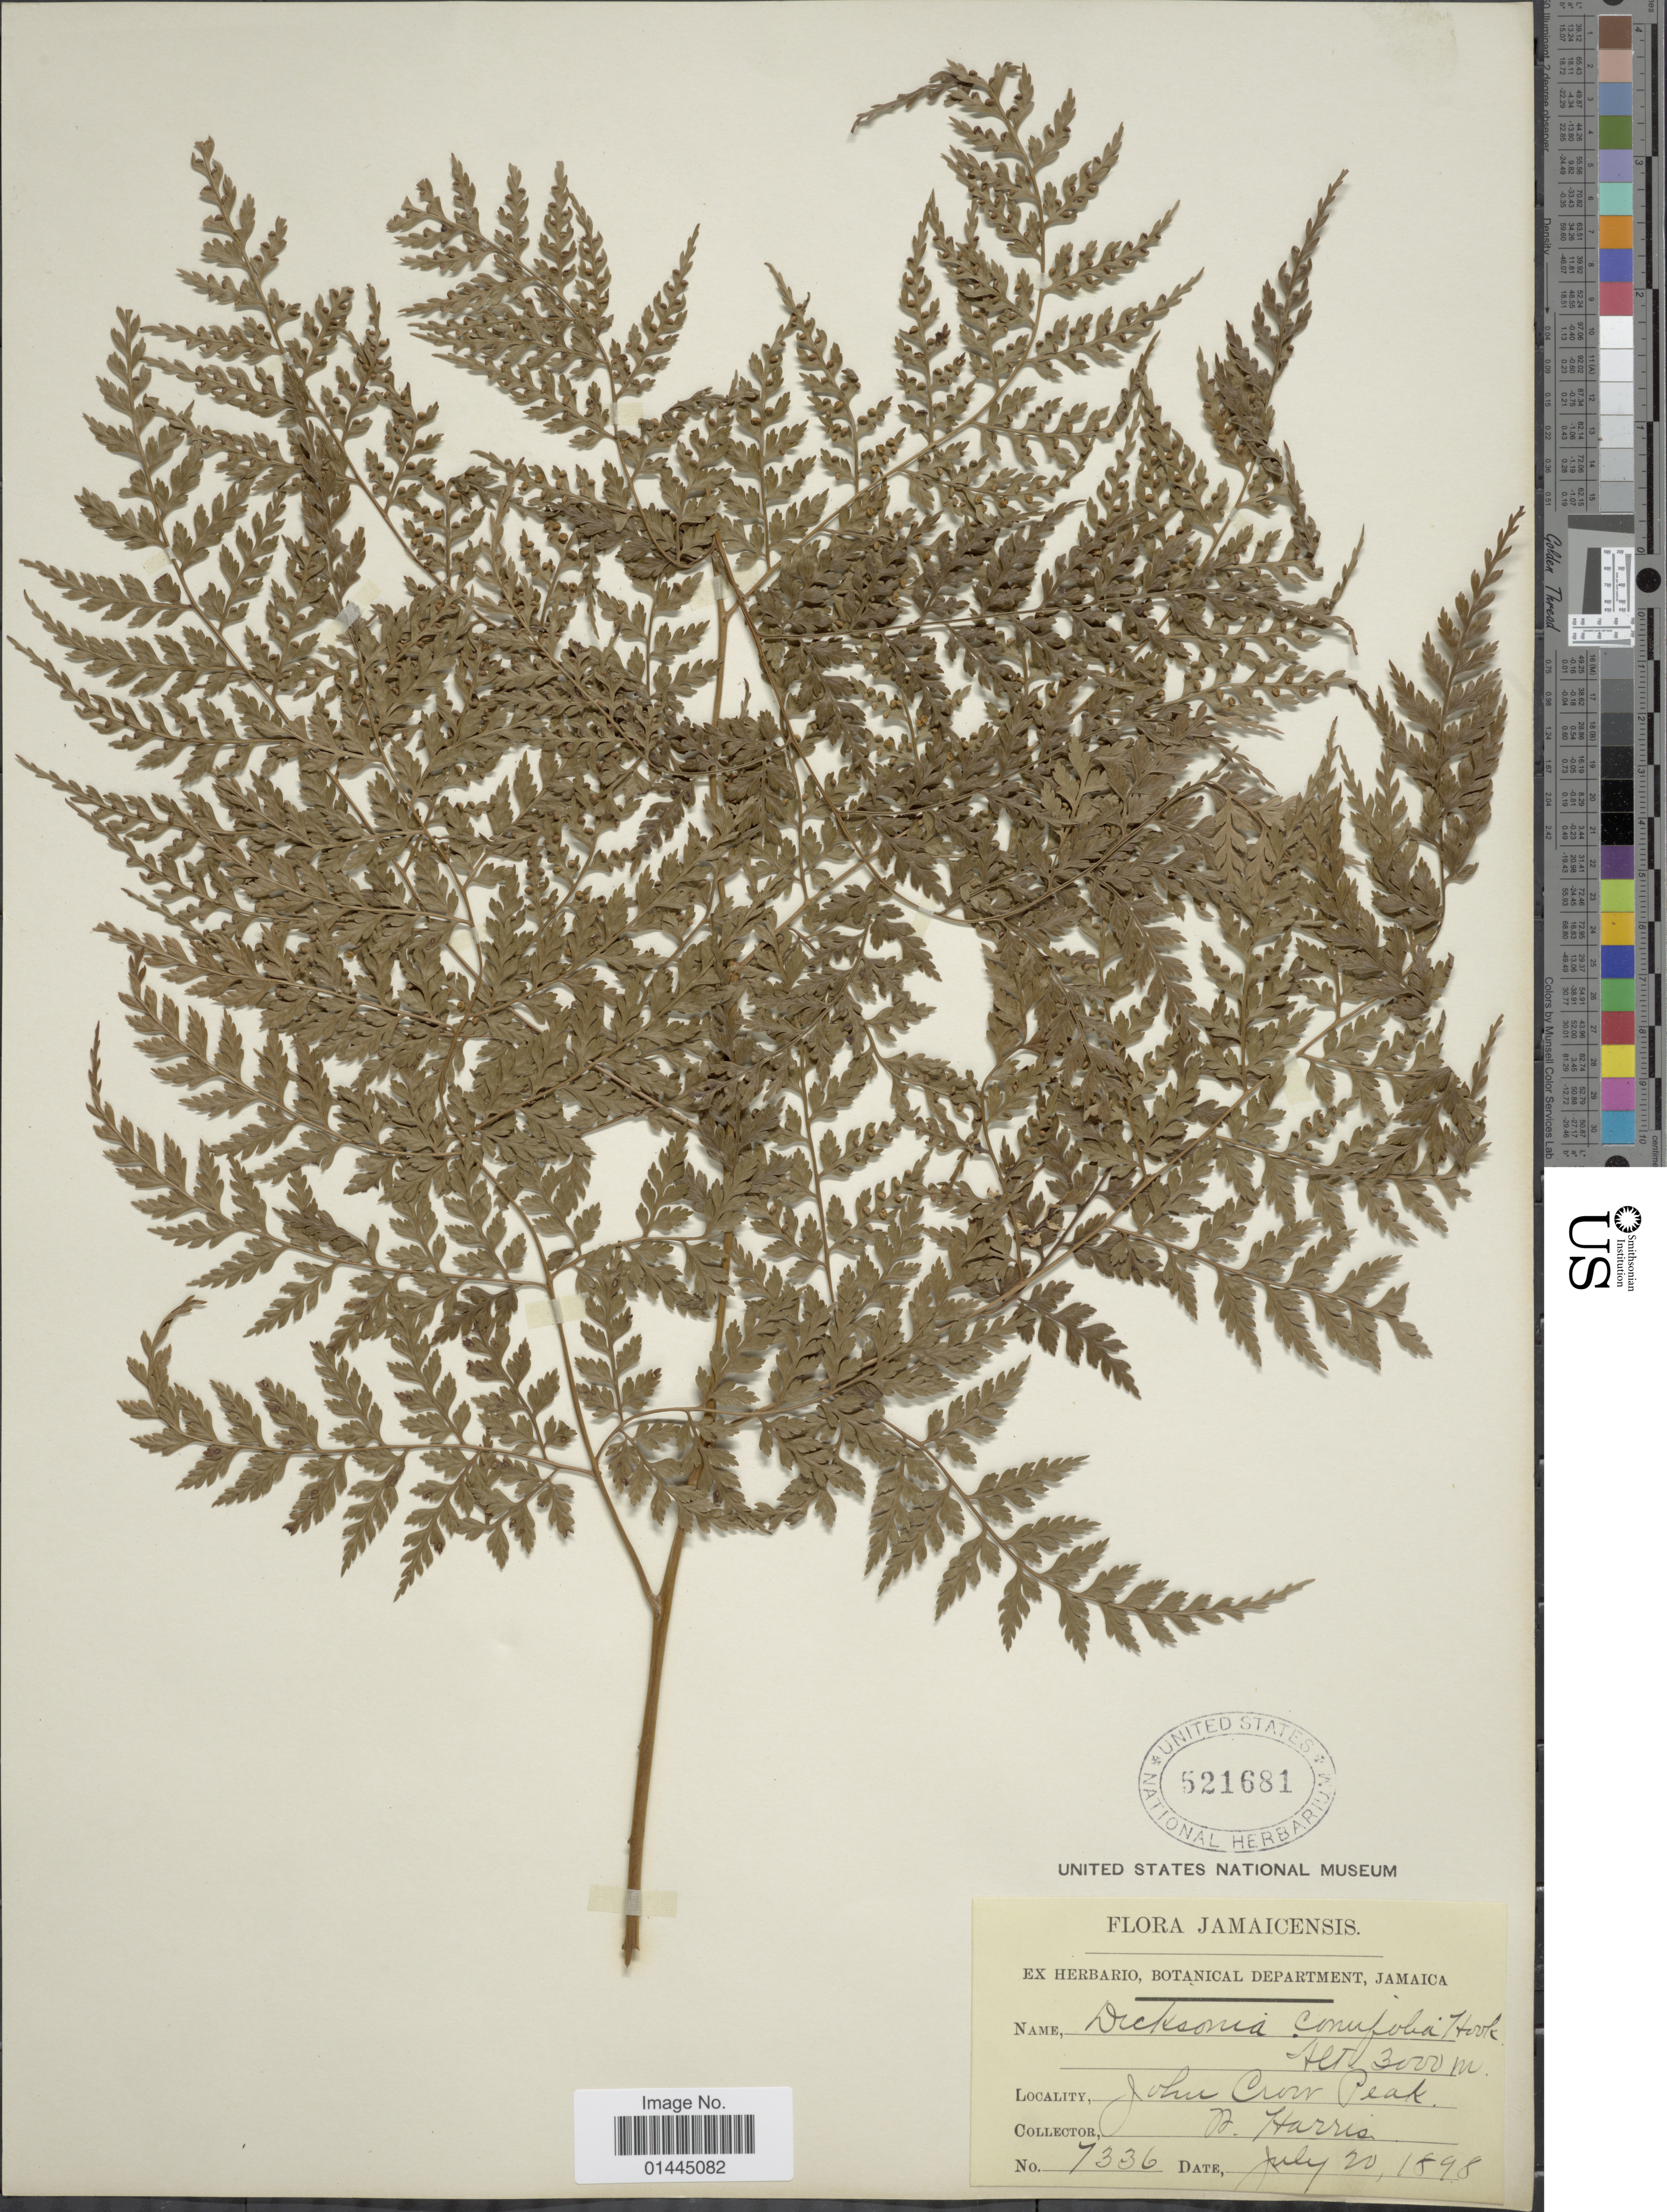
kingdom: Plantae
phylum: Tracheophyta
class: Polypodiopsida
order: Cyatheales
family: Culcitaceae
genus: Culcita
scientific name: Culcita coniifolia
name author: (Hook.) Maxon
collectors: W. Harris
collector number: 7336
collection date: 1898-07-20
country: Jamaica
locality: John Crow Peak.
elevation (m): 3000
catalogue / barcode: US 521681